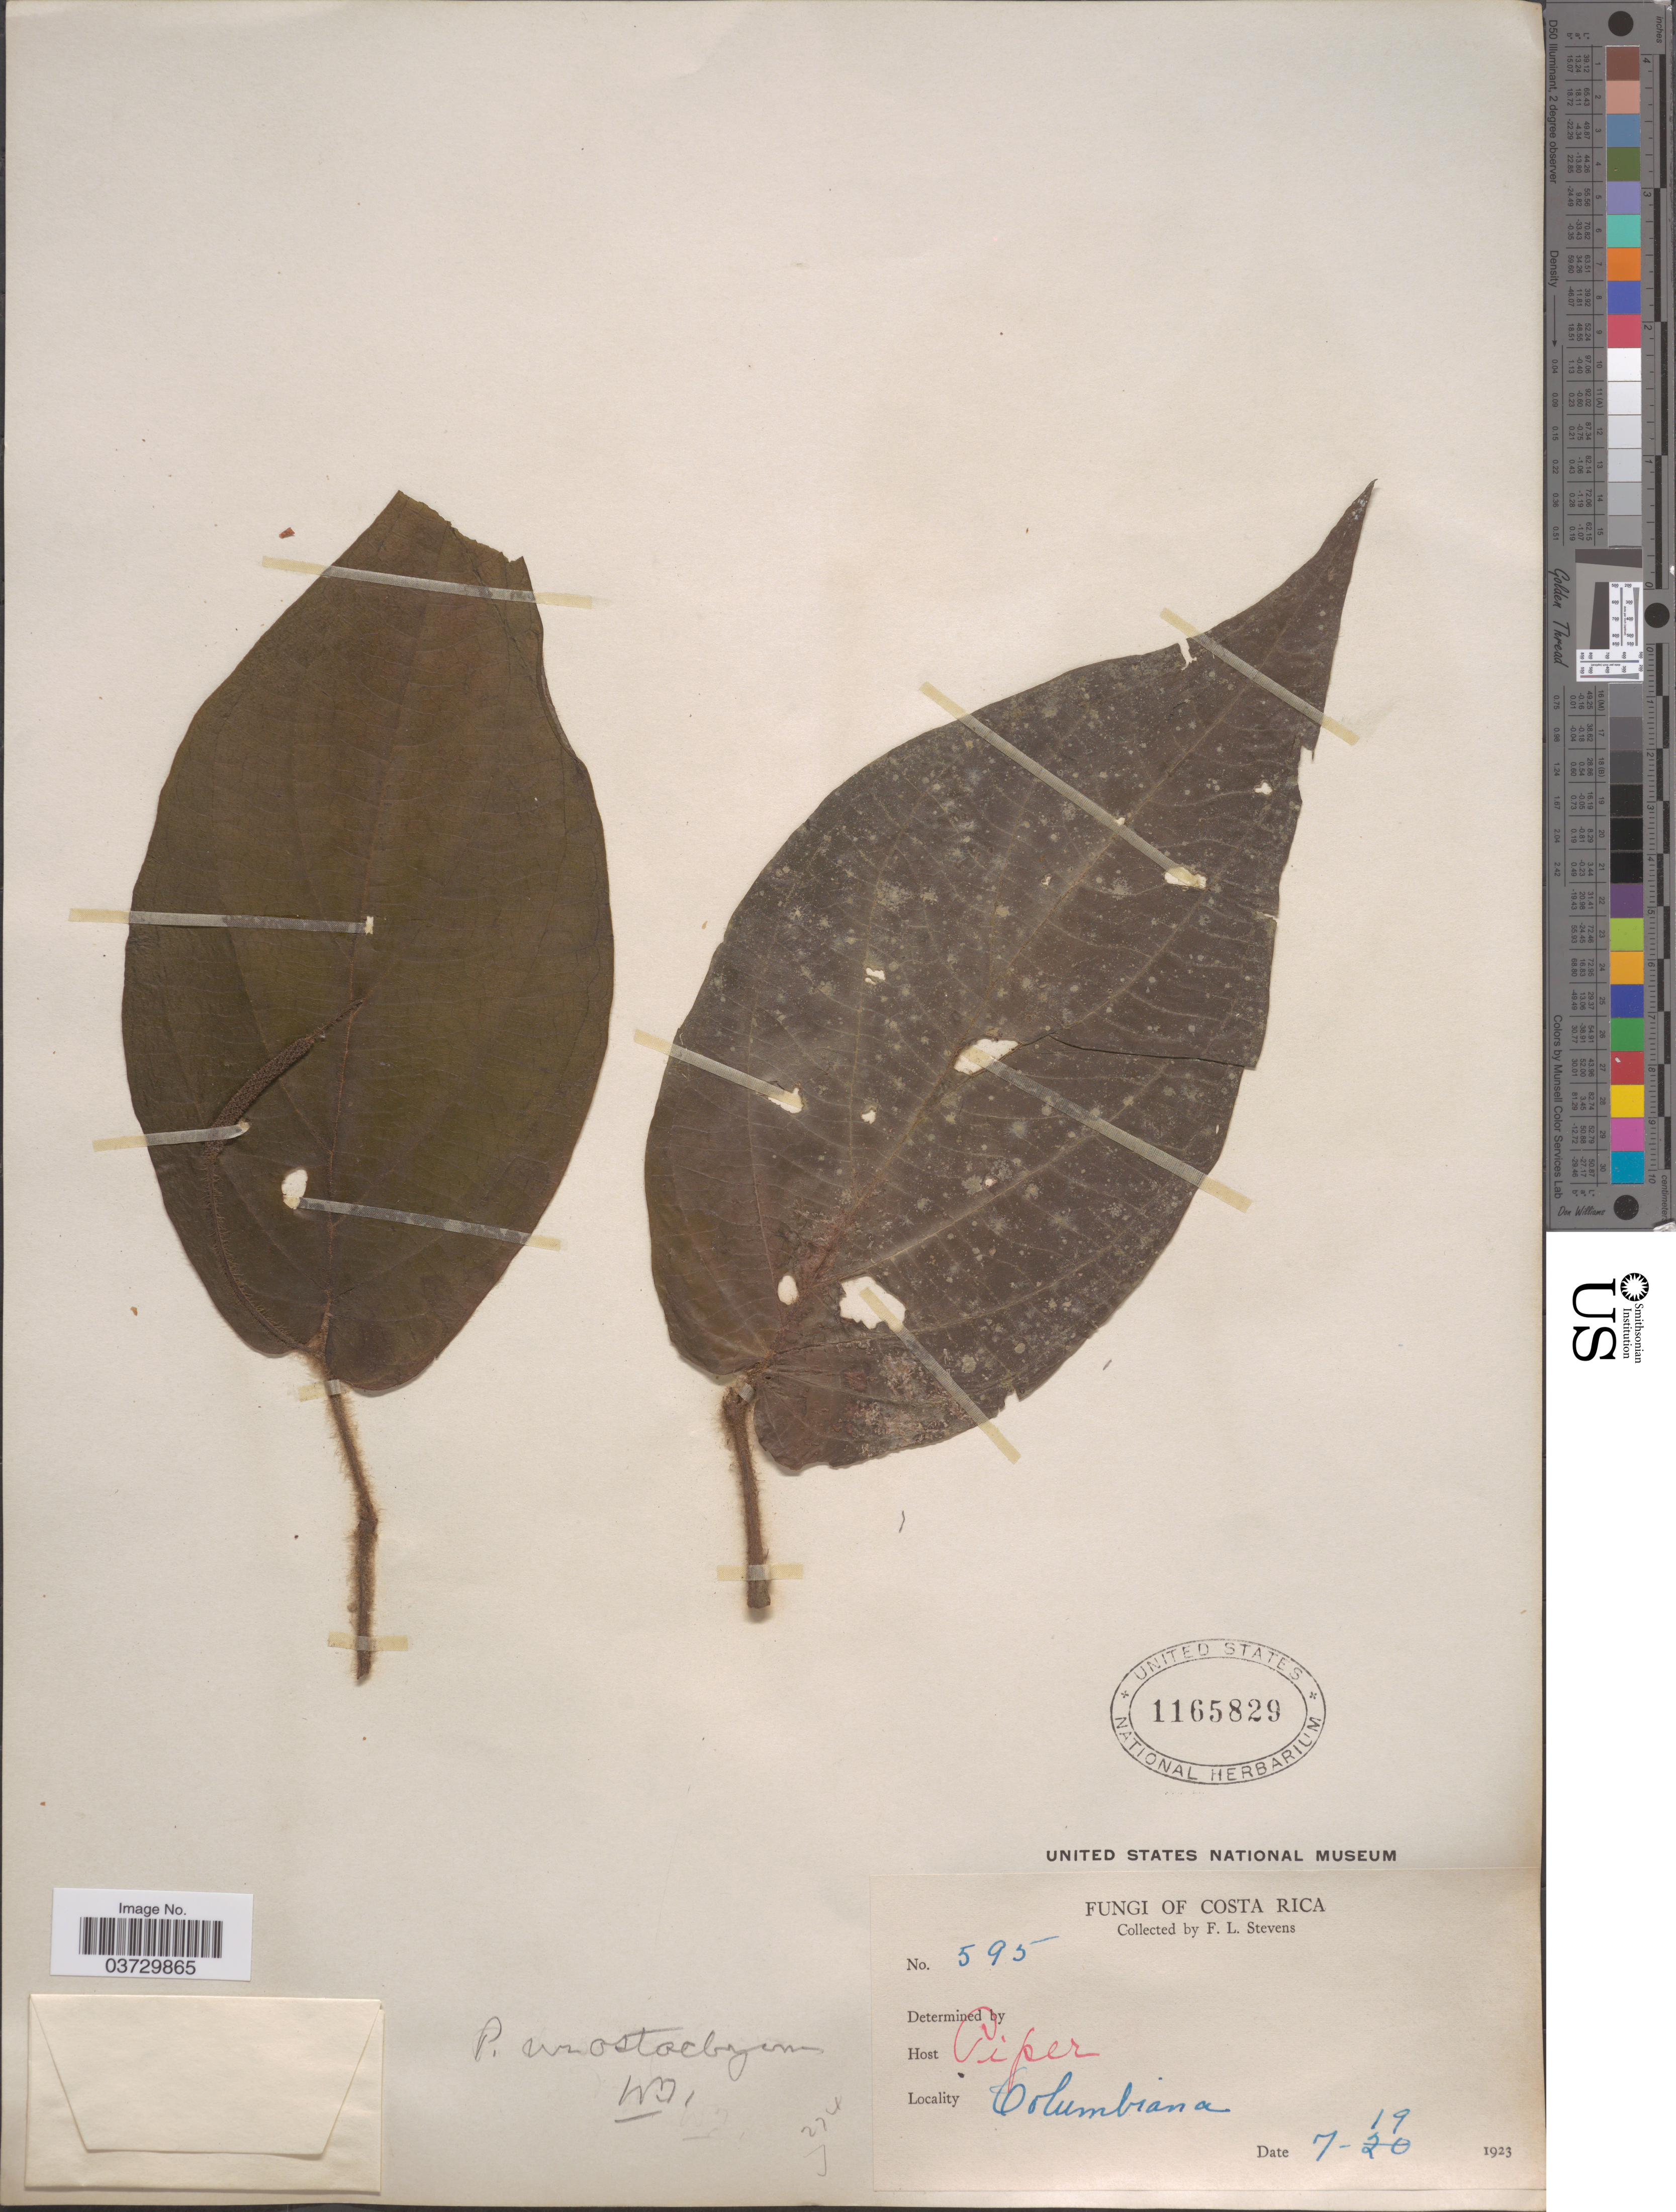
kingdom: Plantae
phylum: Tracheophyta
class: Magnoliopsida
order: Piperales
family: Piperaceae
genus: Piper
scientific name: Piper urostachyum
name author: Hemsl.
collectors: F. L. Stevens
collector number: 595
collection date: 1923-07-19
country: Costa Rica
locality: Fungi of Costa Rica [unsure placement] Columbiana.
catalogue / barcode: US 1165829